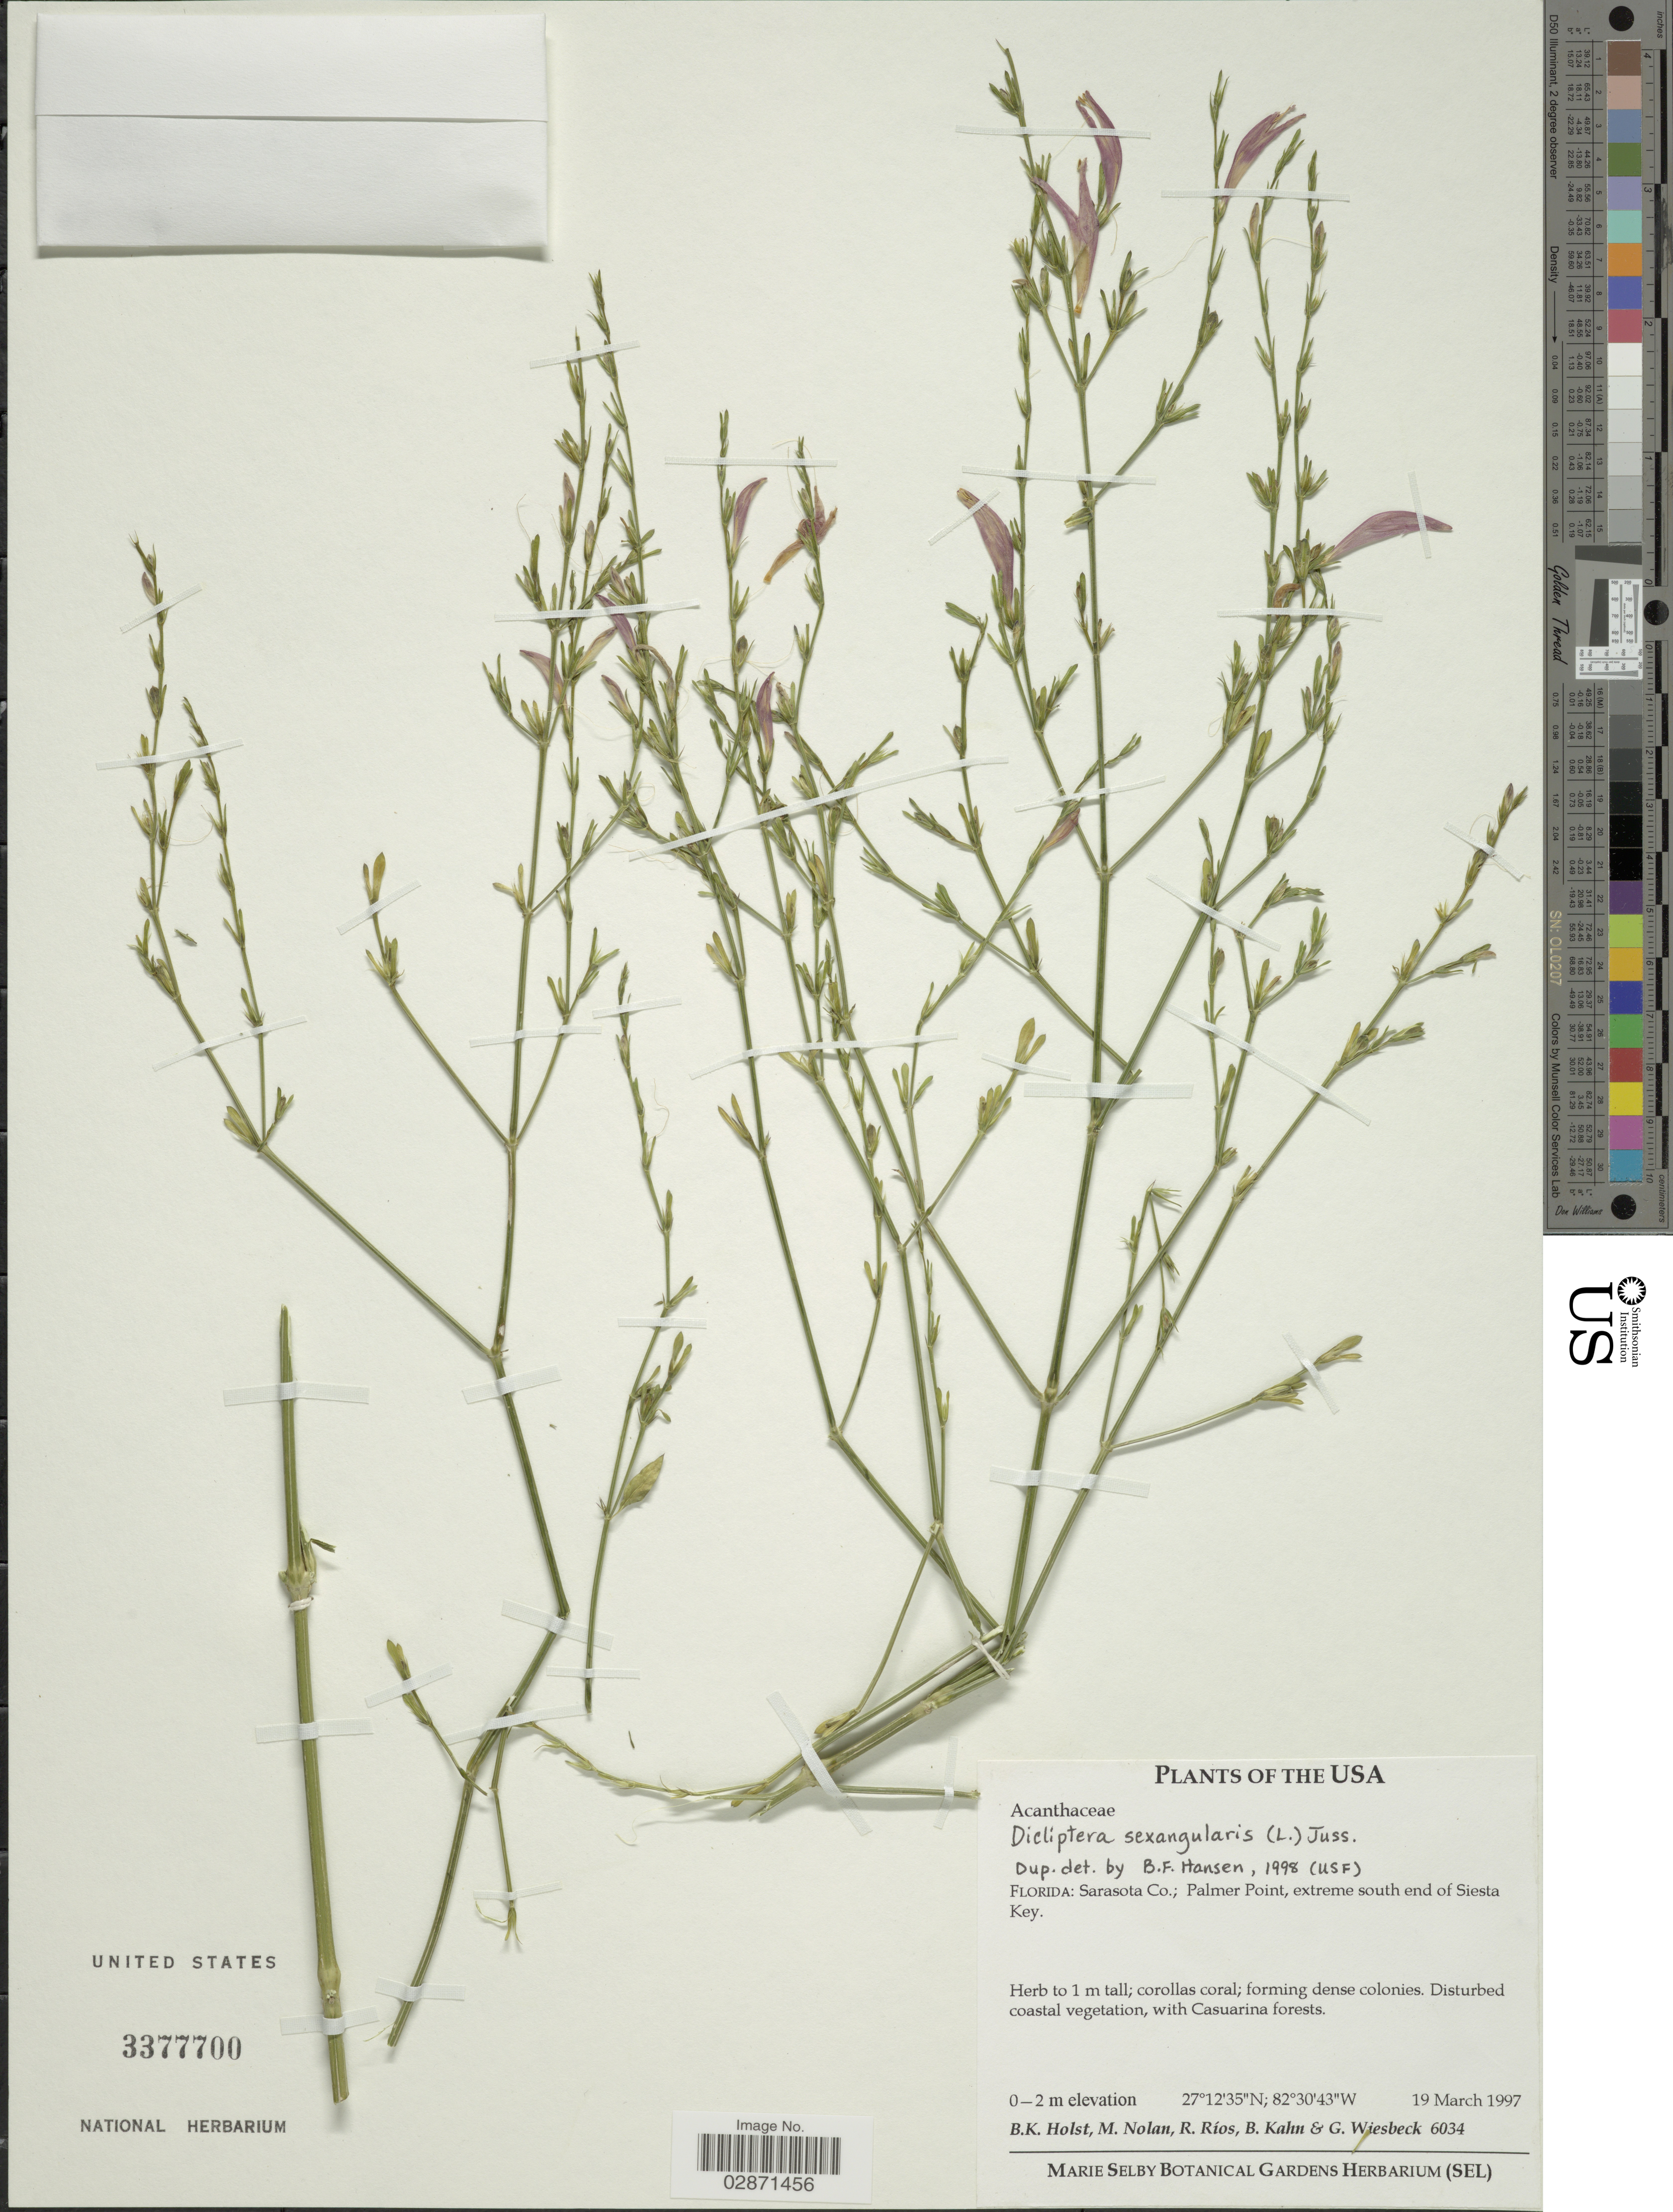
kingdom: Plantae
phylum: Tracheophyta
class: Magnoliopsida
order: Lamiales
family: Acanthaceae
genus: Dicliptera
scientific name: Dicliptera sexangularis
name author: (L.) Juss.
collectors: B. Holst, M. Nolan, R. Rios, B. Kahn & G. Wiesbeck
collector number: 6034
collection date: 1997-03-19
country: United States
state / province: Florida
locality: Sarasota Co.; Palmer Point, extreme south end of Siesta Key.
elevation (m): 0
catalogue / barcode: US 3377700